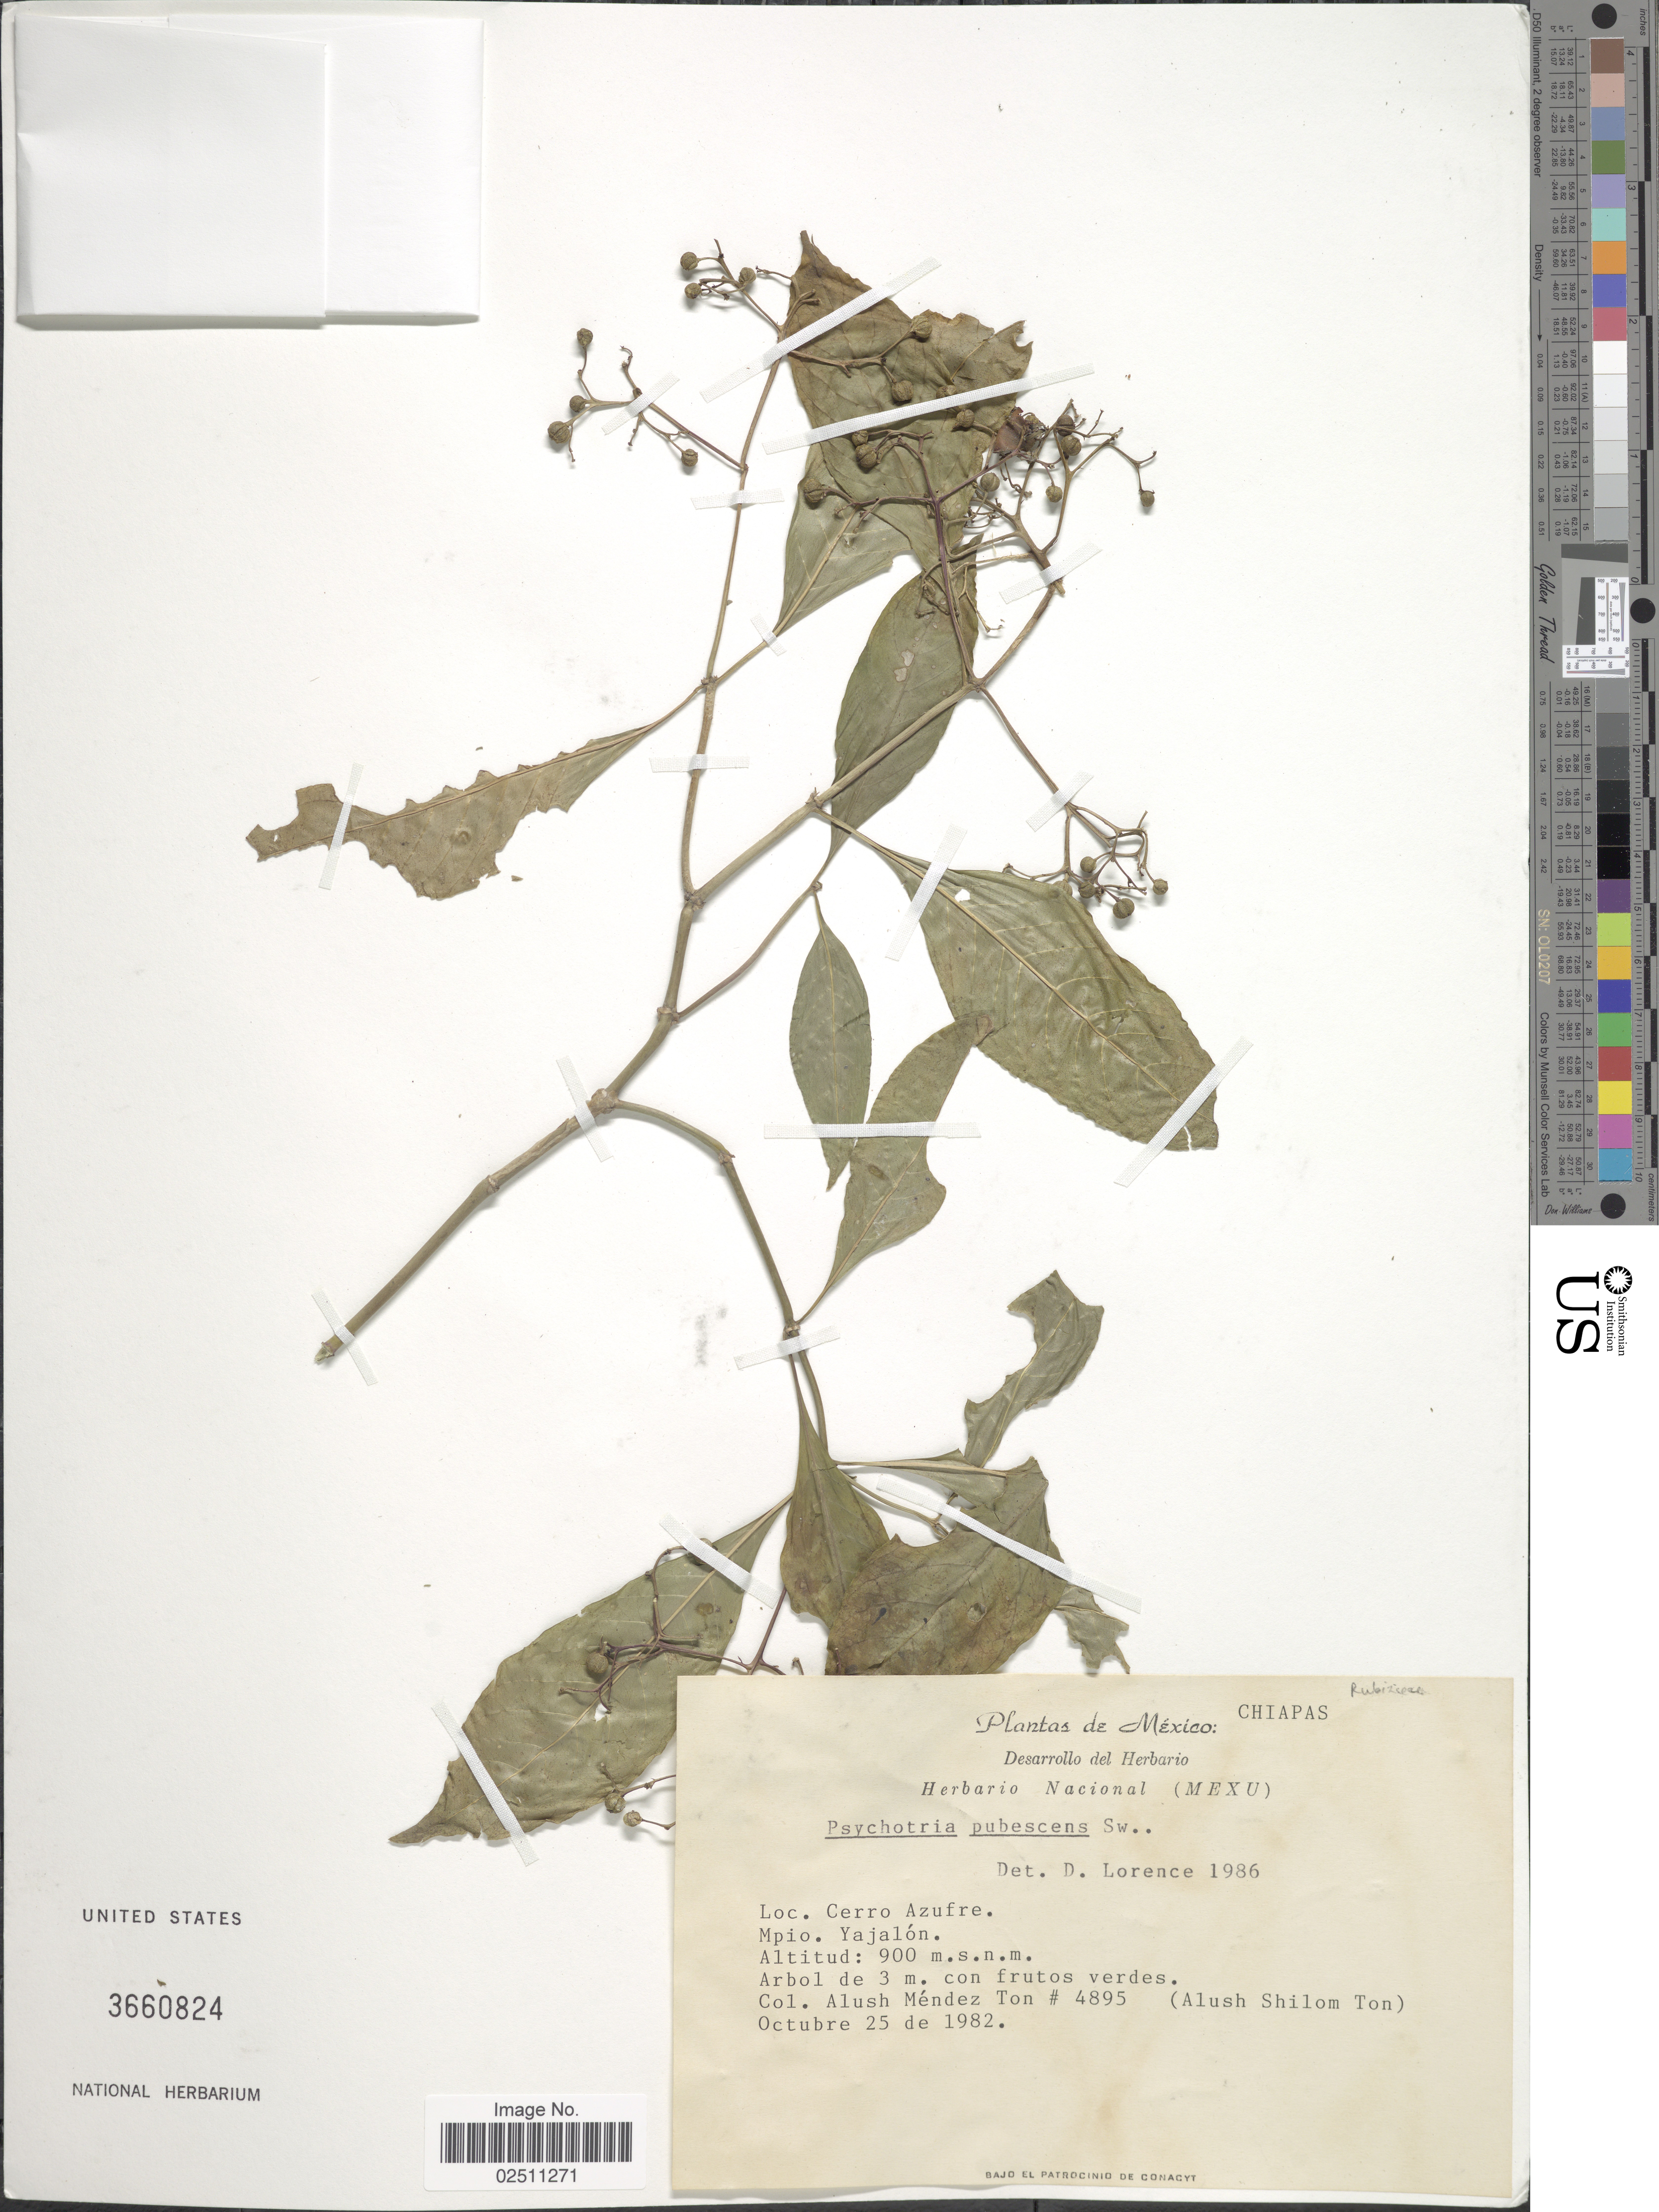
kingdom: Plantae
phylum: Tracheophyta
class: Magnoliopsida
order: Gentianales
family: Rubiaceae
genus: Psychotria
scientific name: Psychotria pubescens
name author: Sw.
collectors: A. M. Ton & A. S. Ton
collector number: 4895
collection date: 1982-10-25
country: Mexico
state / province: Chiapas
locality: Cerro Azufre, Mpio. Yajalon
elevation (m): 900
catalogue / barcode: US 3660824